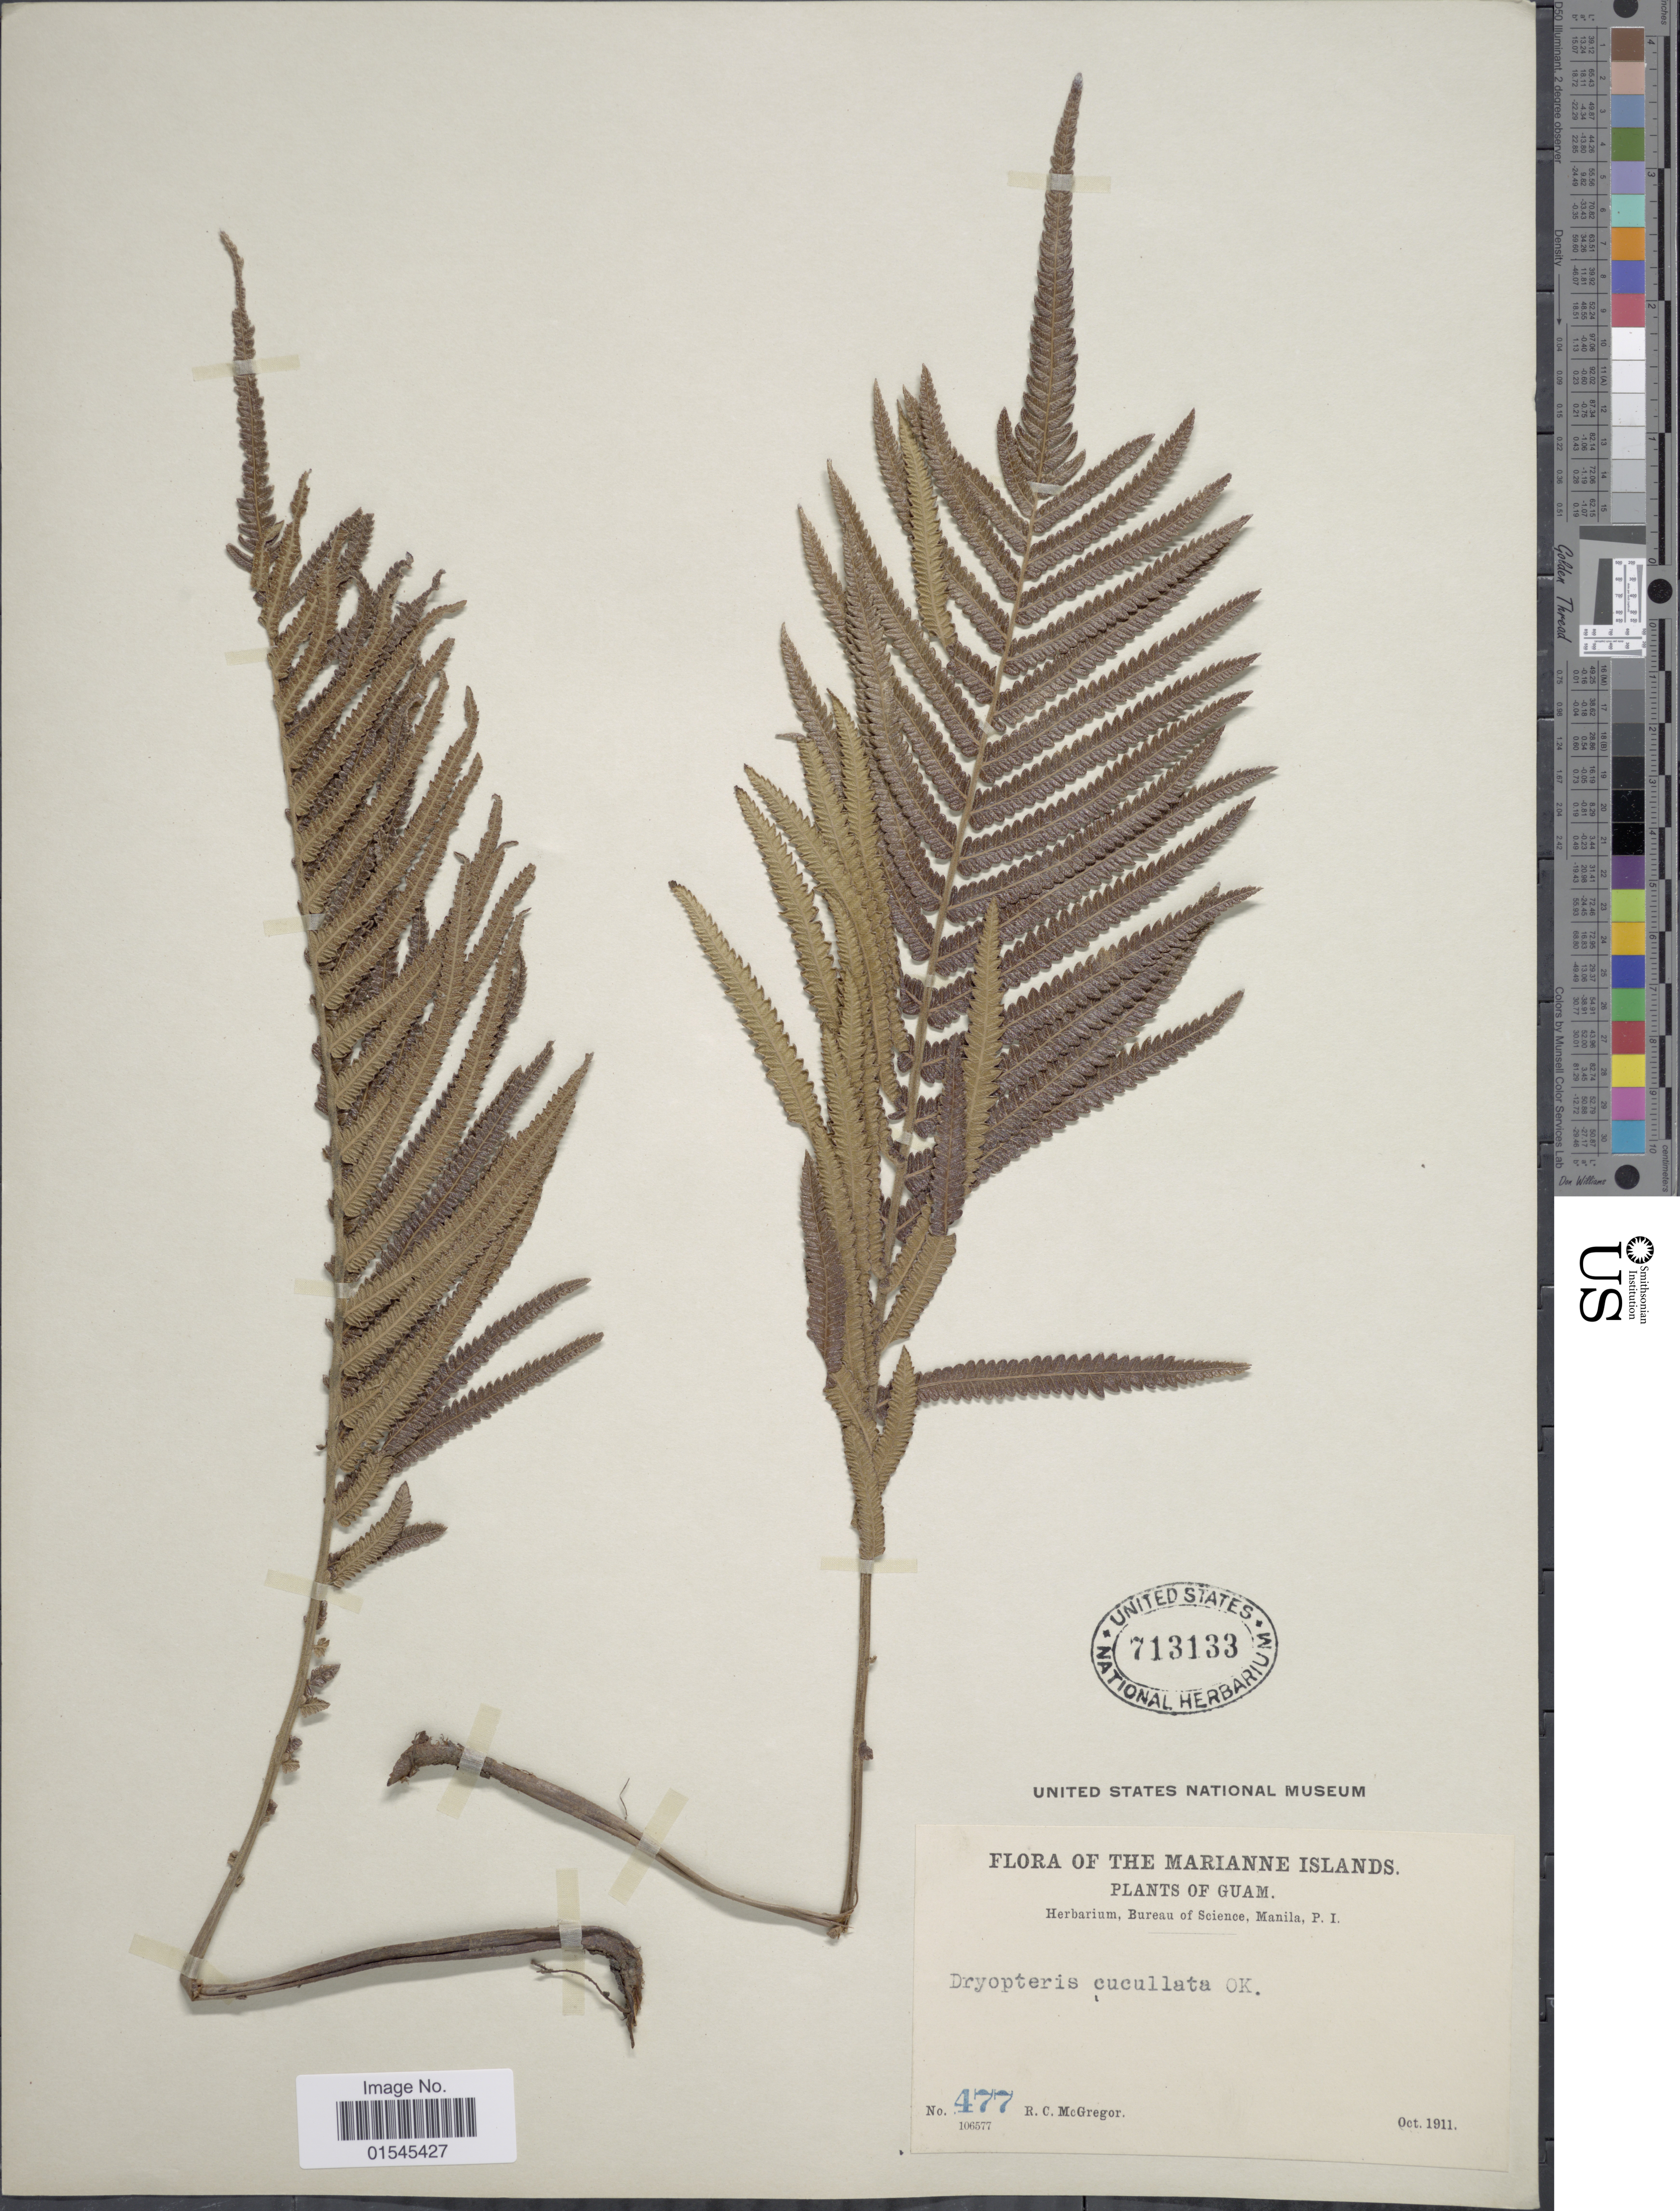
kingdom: Plantae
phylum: Tracheophyta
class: Polypodiopsida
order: Polypodiales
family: Thelypteridaceae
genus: Sphaerostephanos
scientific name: Sphaerostephanos unitus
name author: (L.) Holttum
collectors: R. C. McGregor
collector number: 477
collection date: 1911-10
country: Guam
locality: The Marianne Islands. Plants of Guam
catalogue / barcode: US 713133